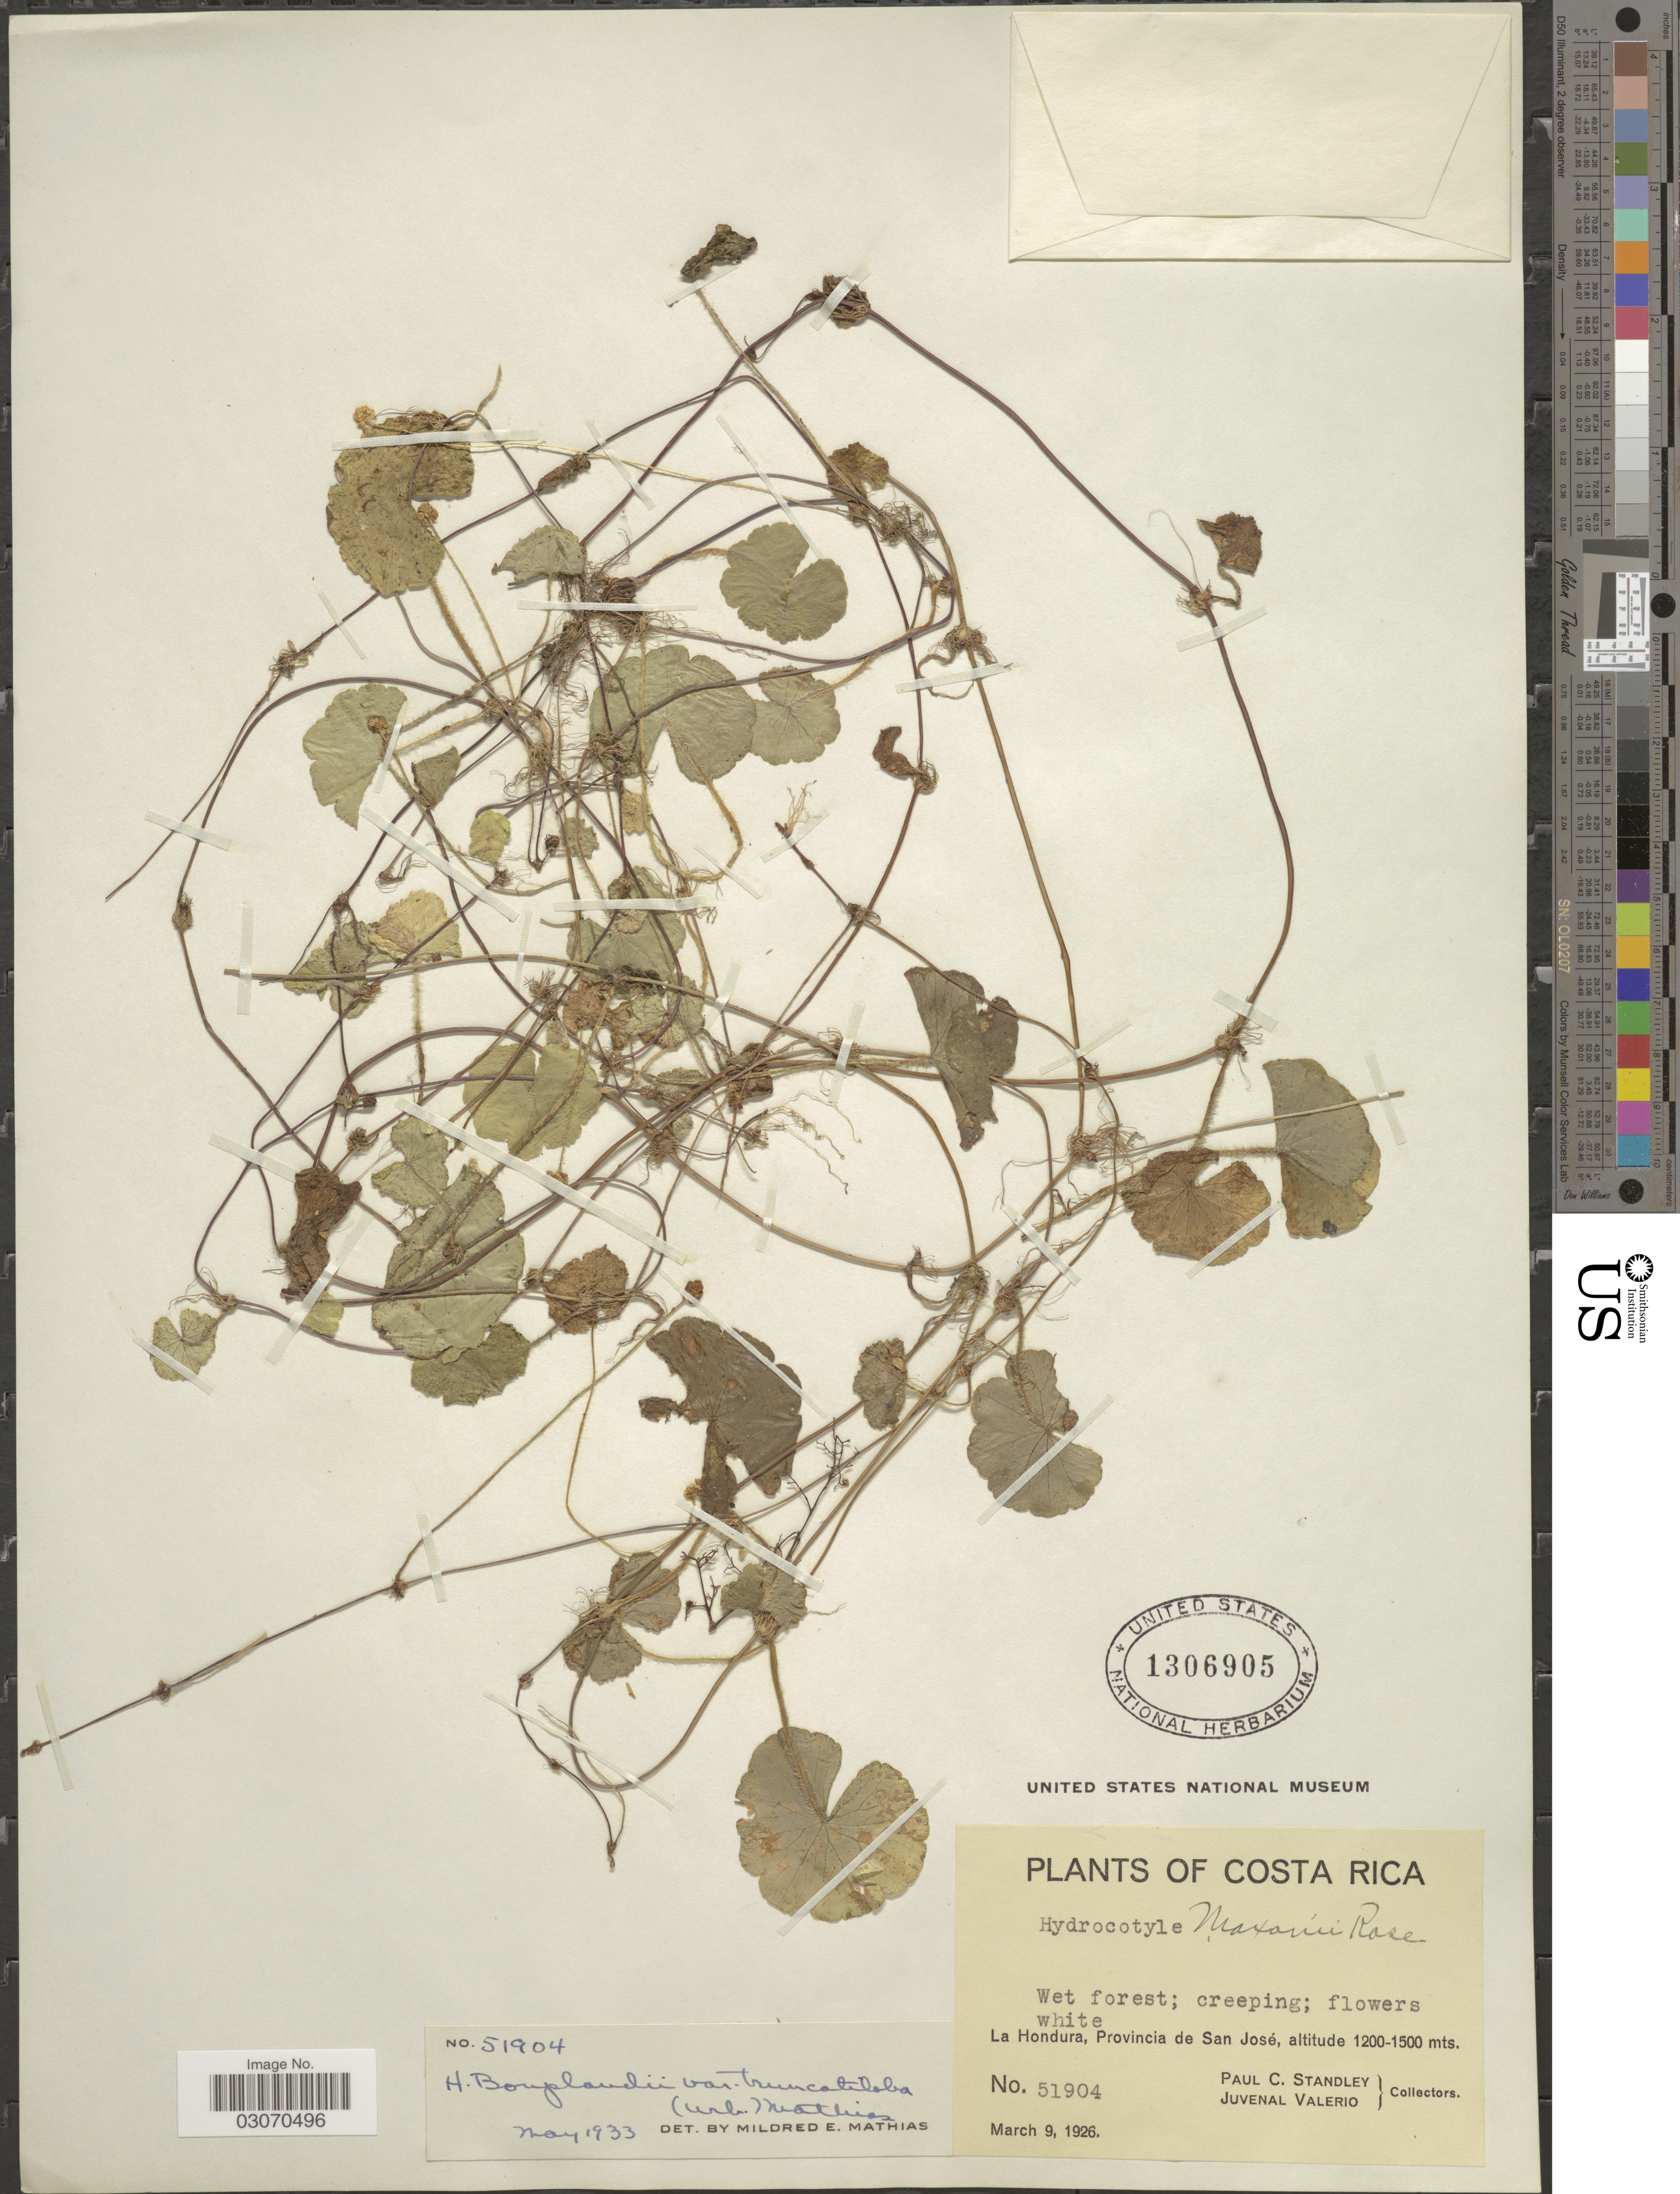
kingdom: Plantae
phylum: Tracheophyta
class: Magnoliopsida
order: Apiales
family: Araliaceae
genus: Hydrocotyle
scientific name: Hydrocotyle leucocephala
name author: Cham. & Schltdl.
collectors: P. C. Standley & J. Valerio R.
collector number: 51904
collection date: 1926-03-09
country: Costa Rica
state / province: San José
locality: La Hondura.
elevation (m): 1200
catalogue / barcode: US 1306905